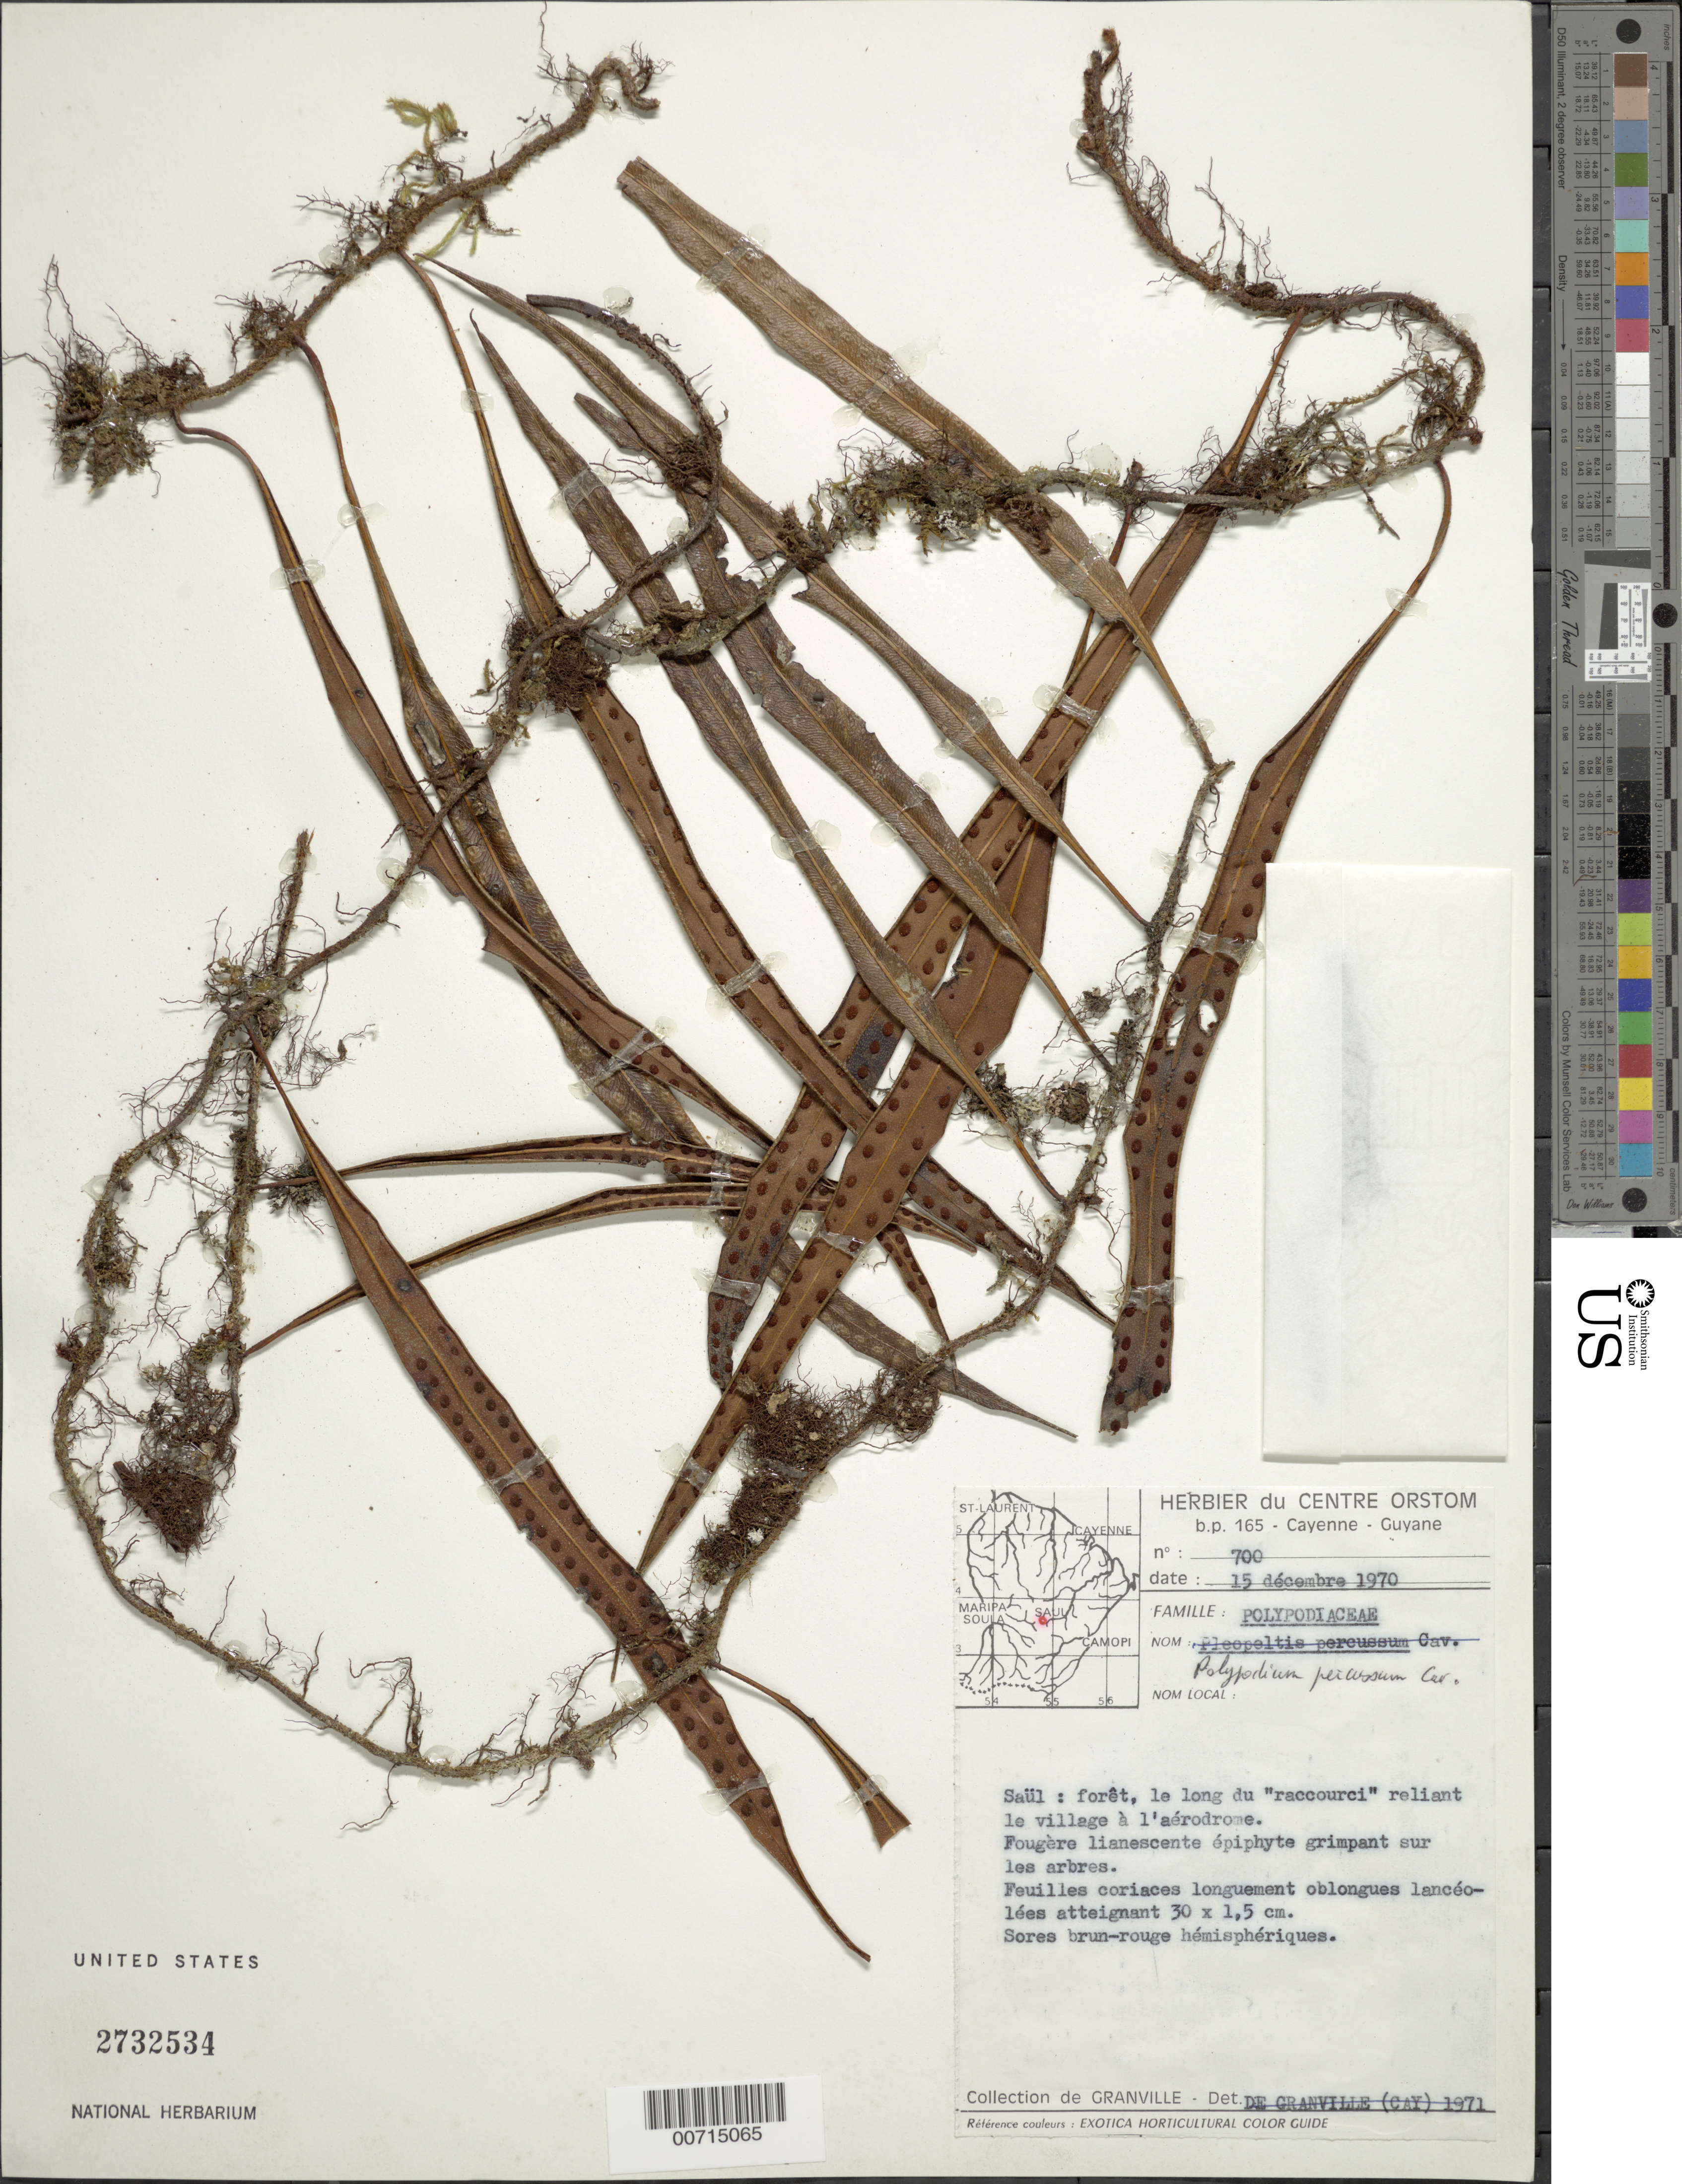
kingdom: Plantae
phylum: Tracheophyta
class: Polypodiopsida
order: Polypodiales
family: Polypodiaceae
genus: Microgramma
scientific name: Microgramma percussa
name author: (Cav.) de la Sota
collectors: J.-J. de Granville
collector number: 700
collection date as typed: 15-Dec-70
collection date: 1970-12-15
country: French Guiana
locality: Saül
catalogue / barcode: US 2732534